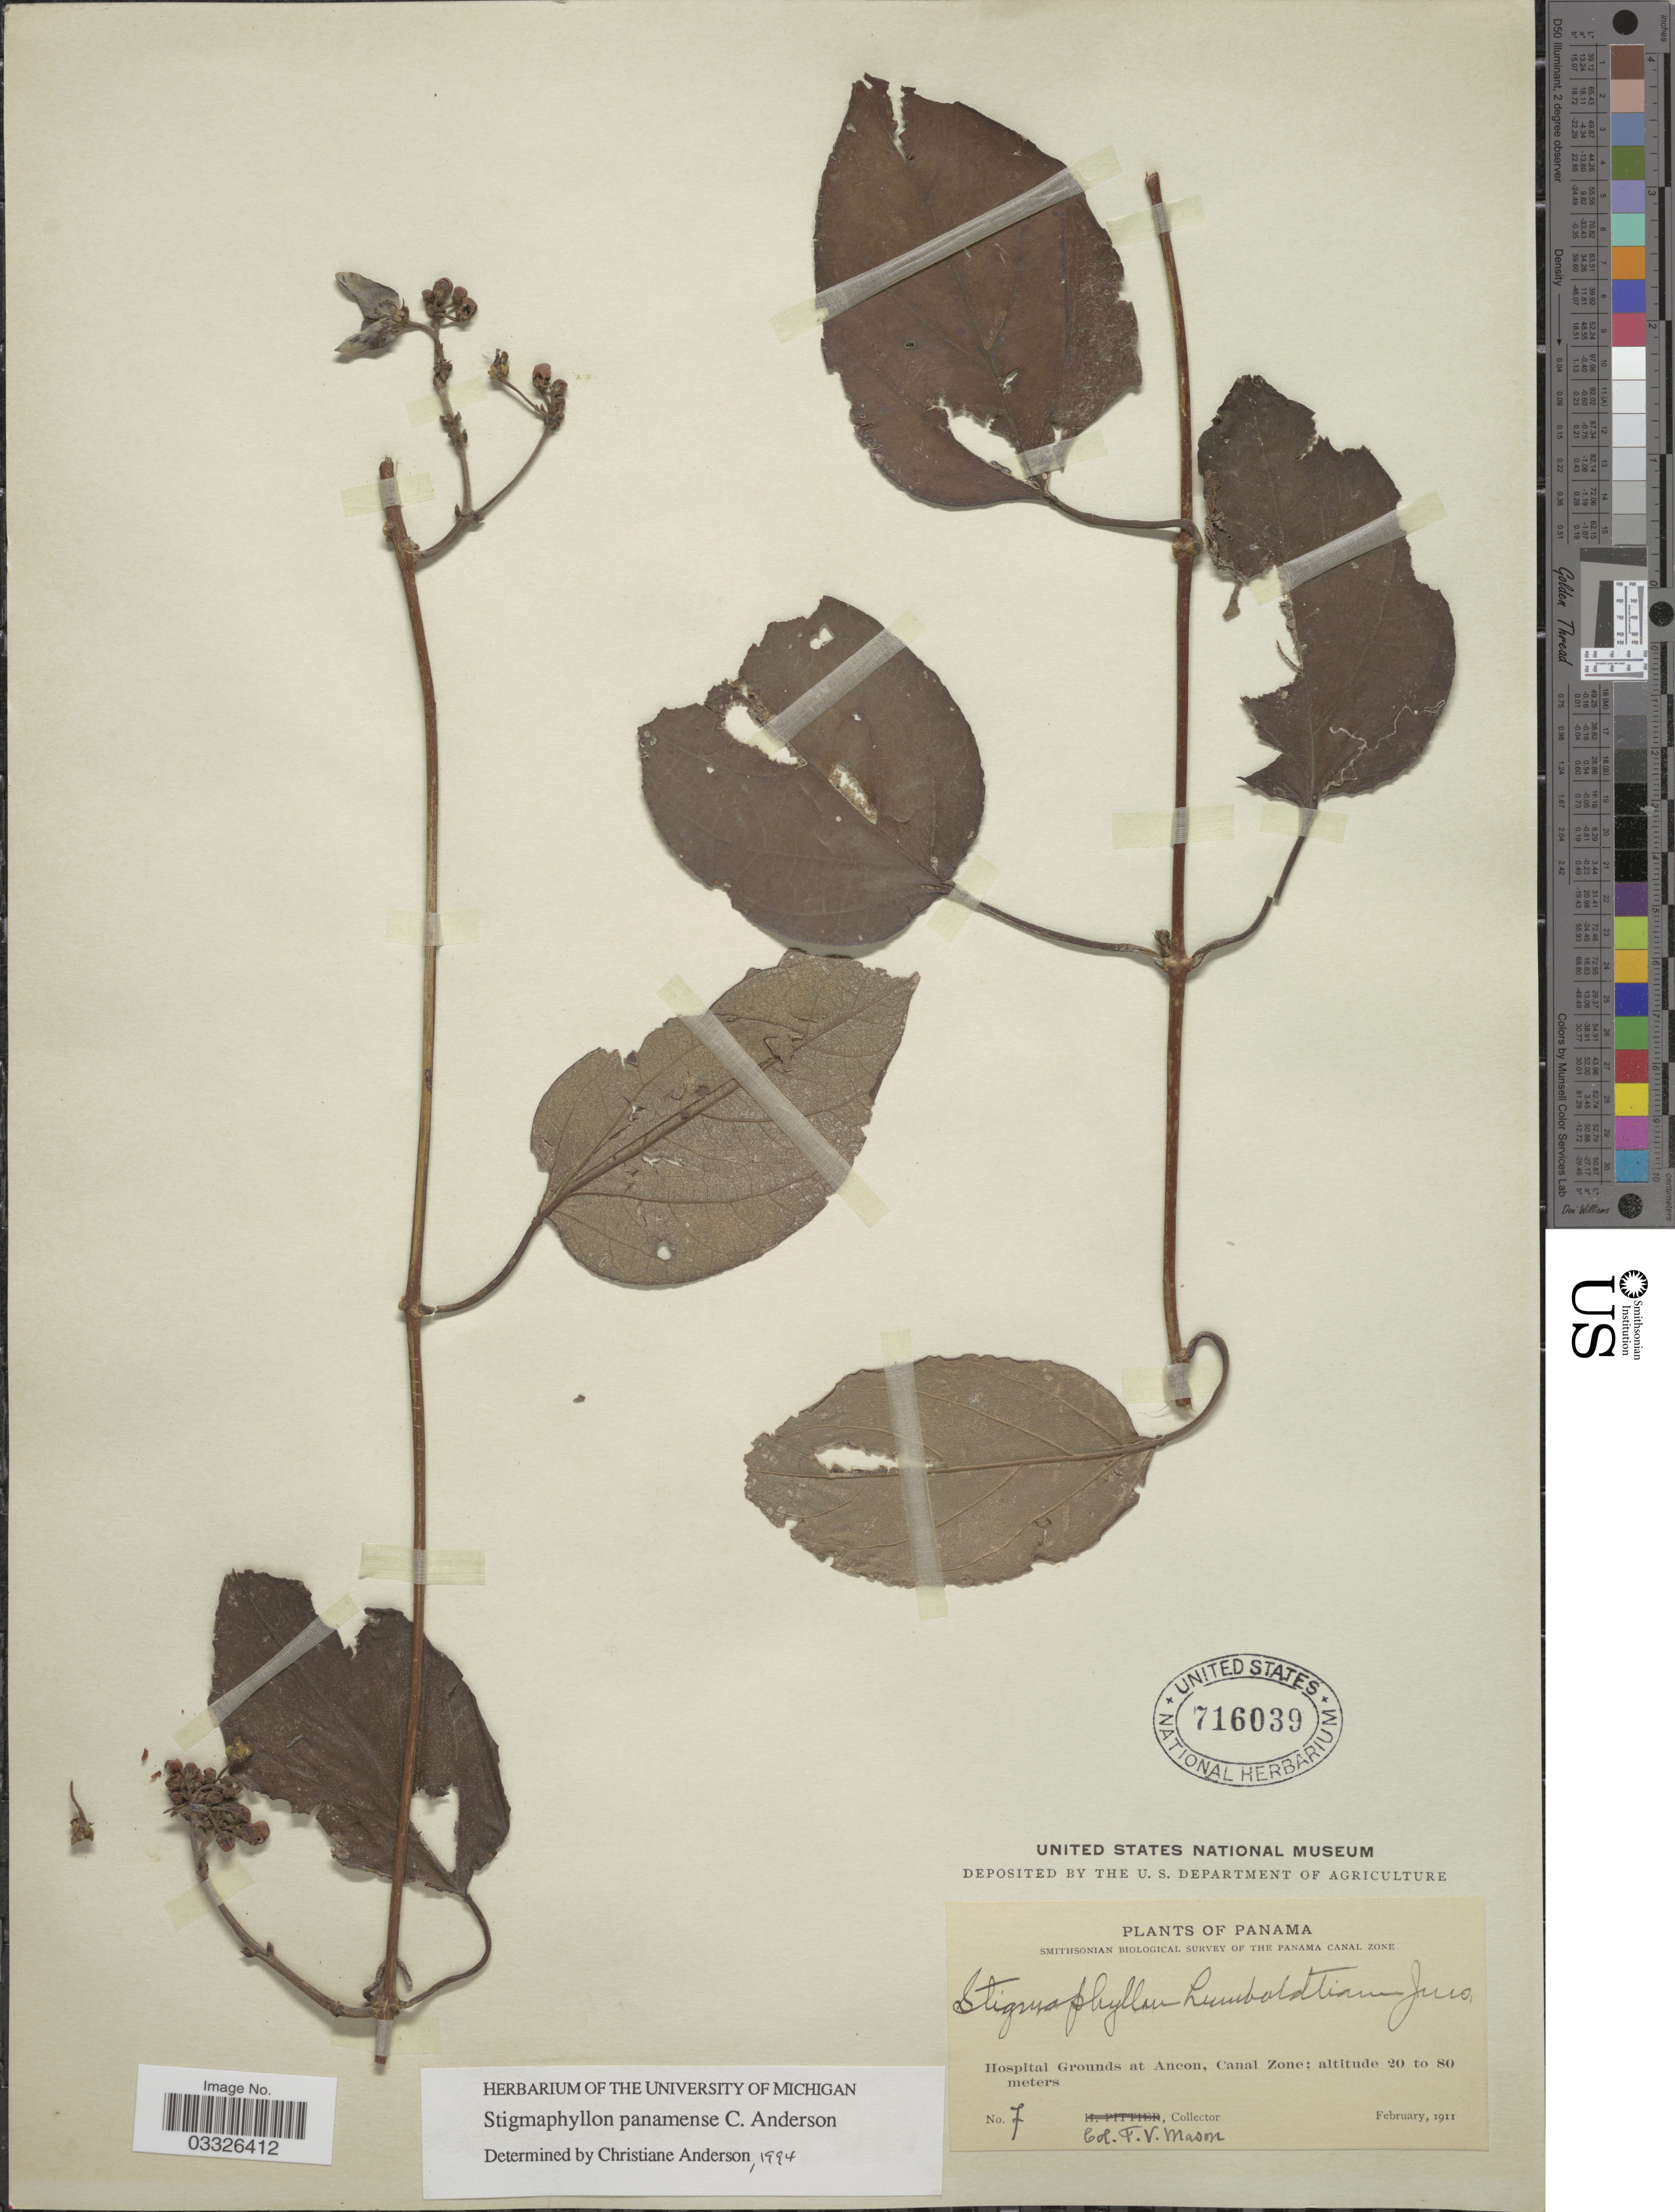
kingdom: Plantae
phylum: Tracheophyta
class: Magnoliopsida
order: Malpighiales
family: Malpighiaceae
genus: Stigmaphyllon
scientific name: Stigmaphyllon panamense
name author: C.E. Anderson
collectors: F. Mason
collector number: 7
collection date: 1911-02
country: Panama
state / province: Colón / Panamá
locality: Hospital Grounds at Ancon, Canal Zone.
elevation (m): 20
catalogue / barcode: US 716039